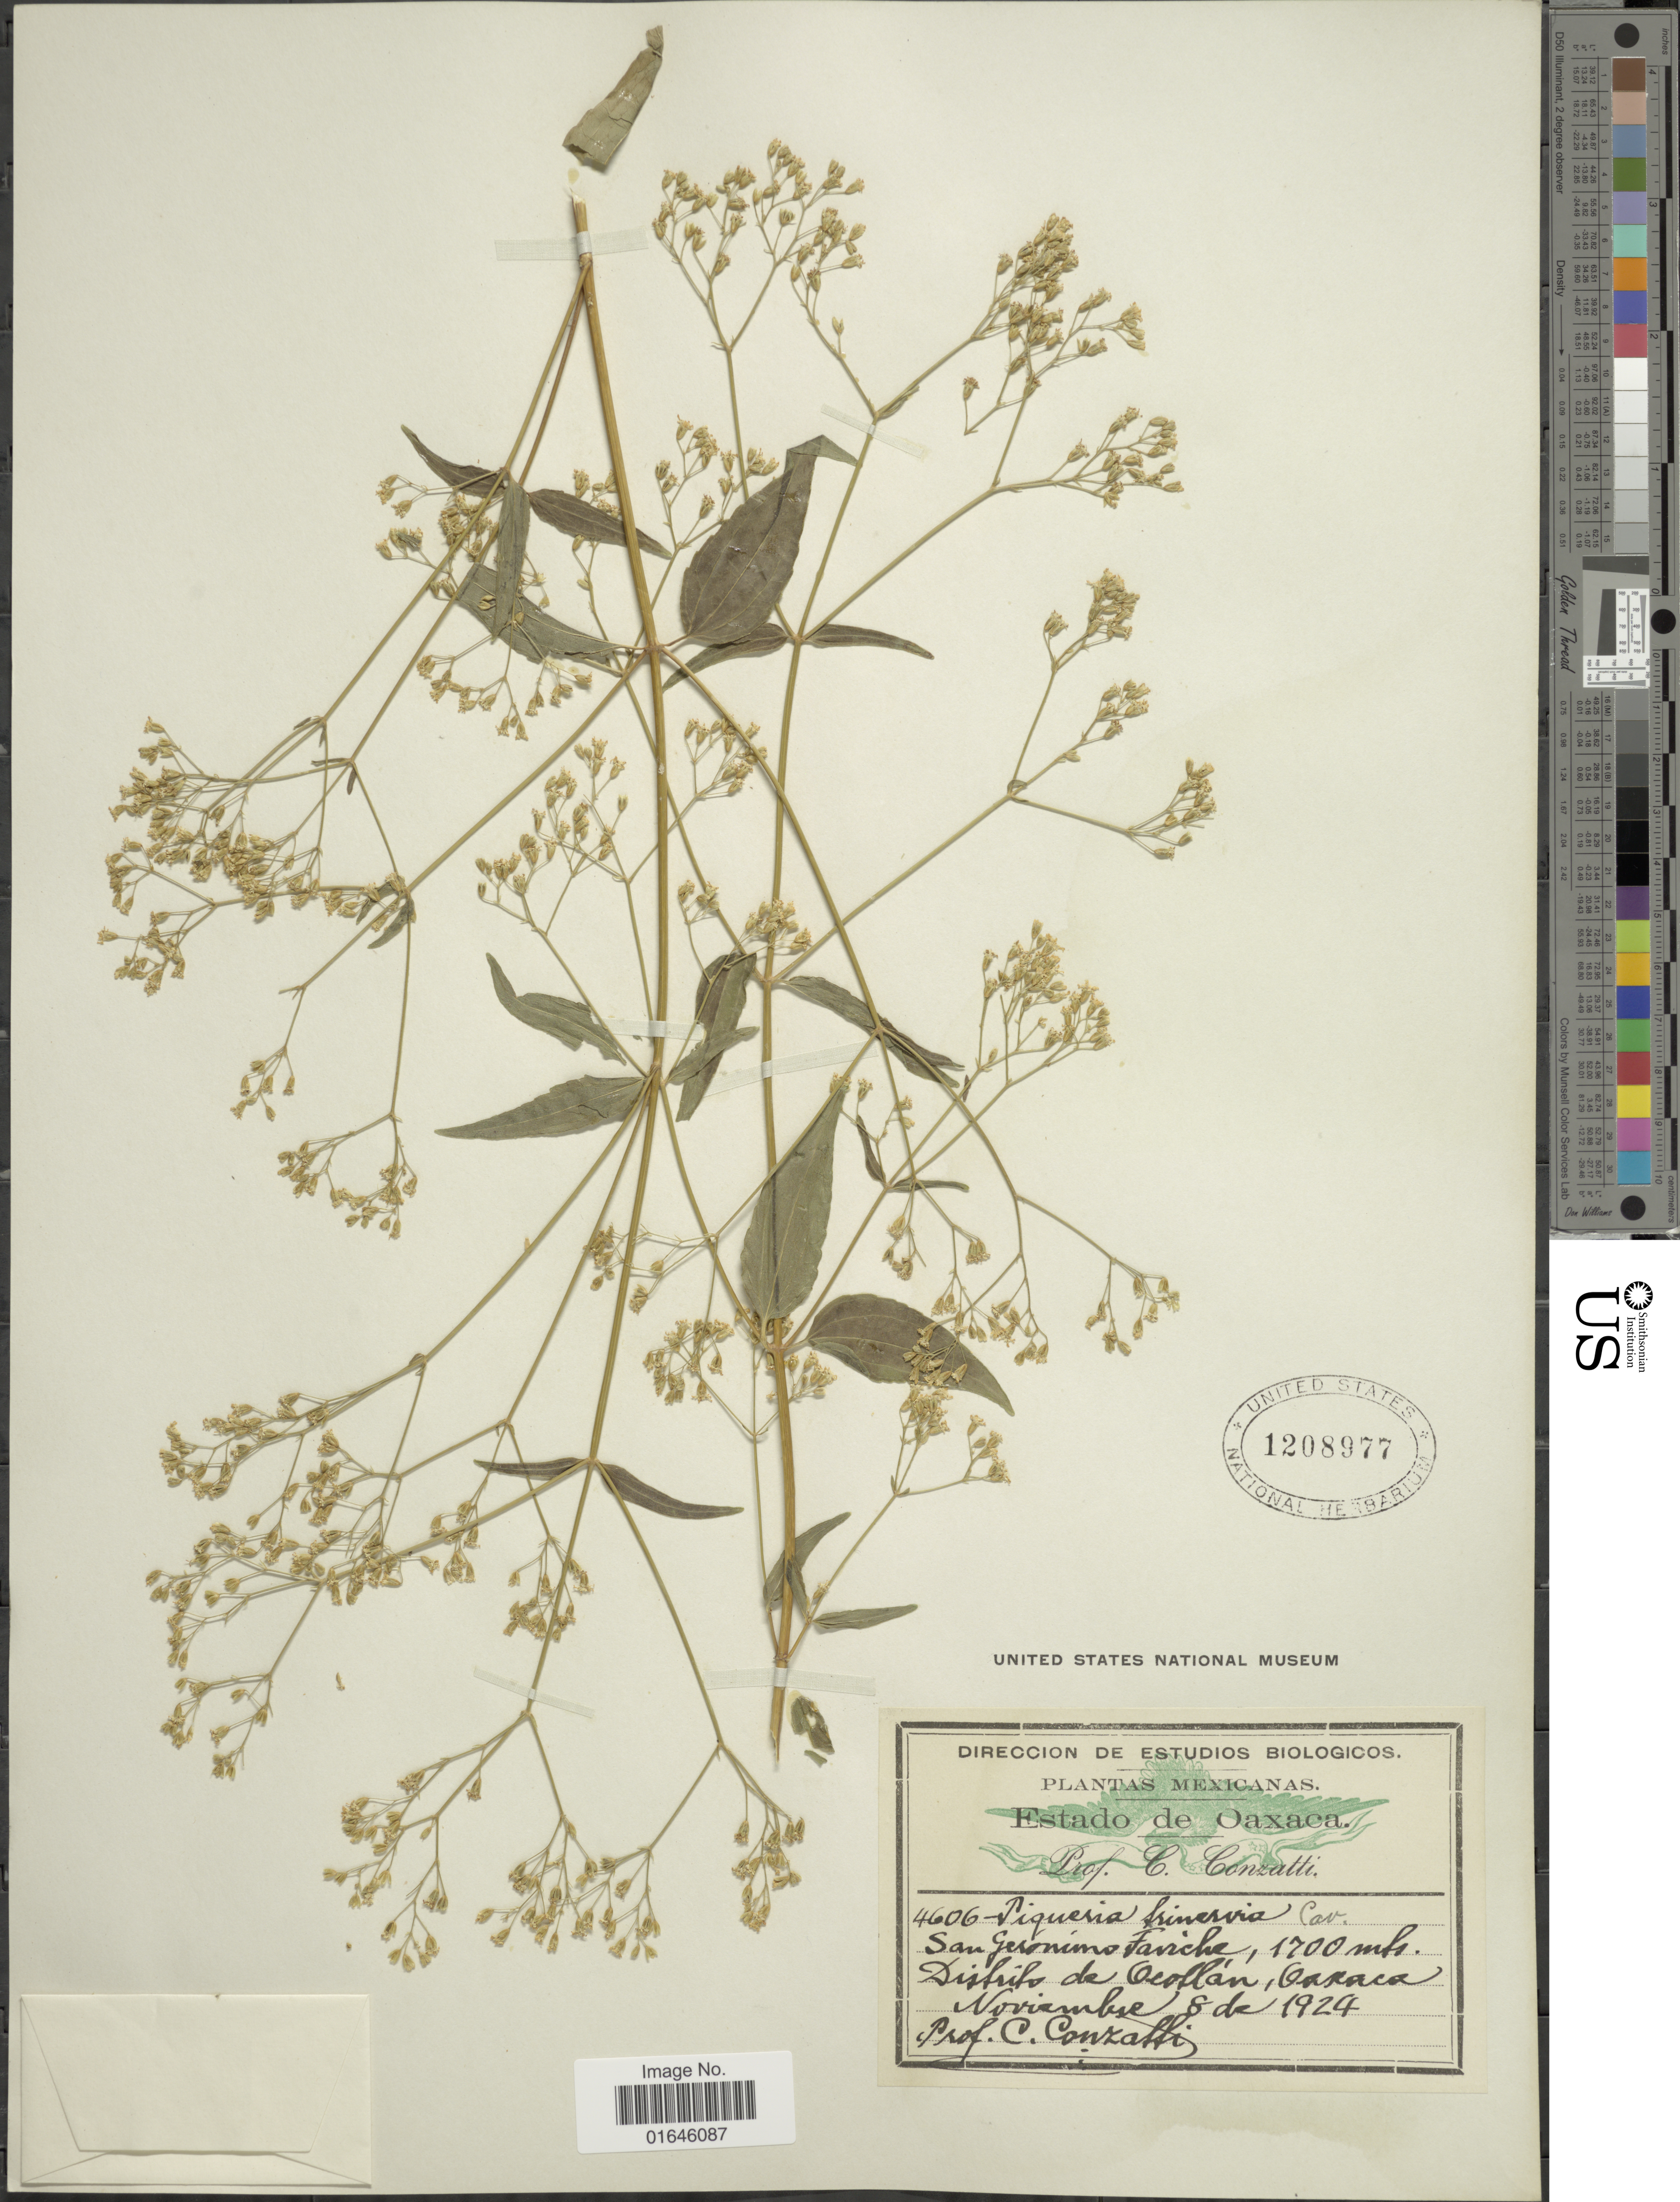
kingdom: Plantae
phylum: Tracheophyta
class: Magnoliopsida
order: Asterales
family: Asteraceae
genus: Piqueria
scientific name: Piqueria trinervia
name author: Cav.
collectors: C. Conzatti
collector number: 4606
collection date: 1924-11-08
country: Mexico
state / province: Oaxaca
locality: San Jerónimo Taviche, Distrito de Ocotlán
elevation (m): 1700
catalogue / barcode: US 1208977